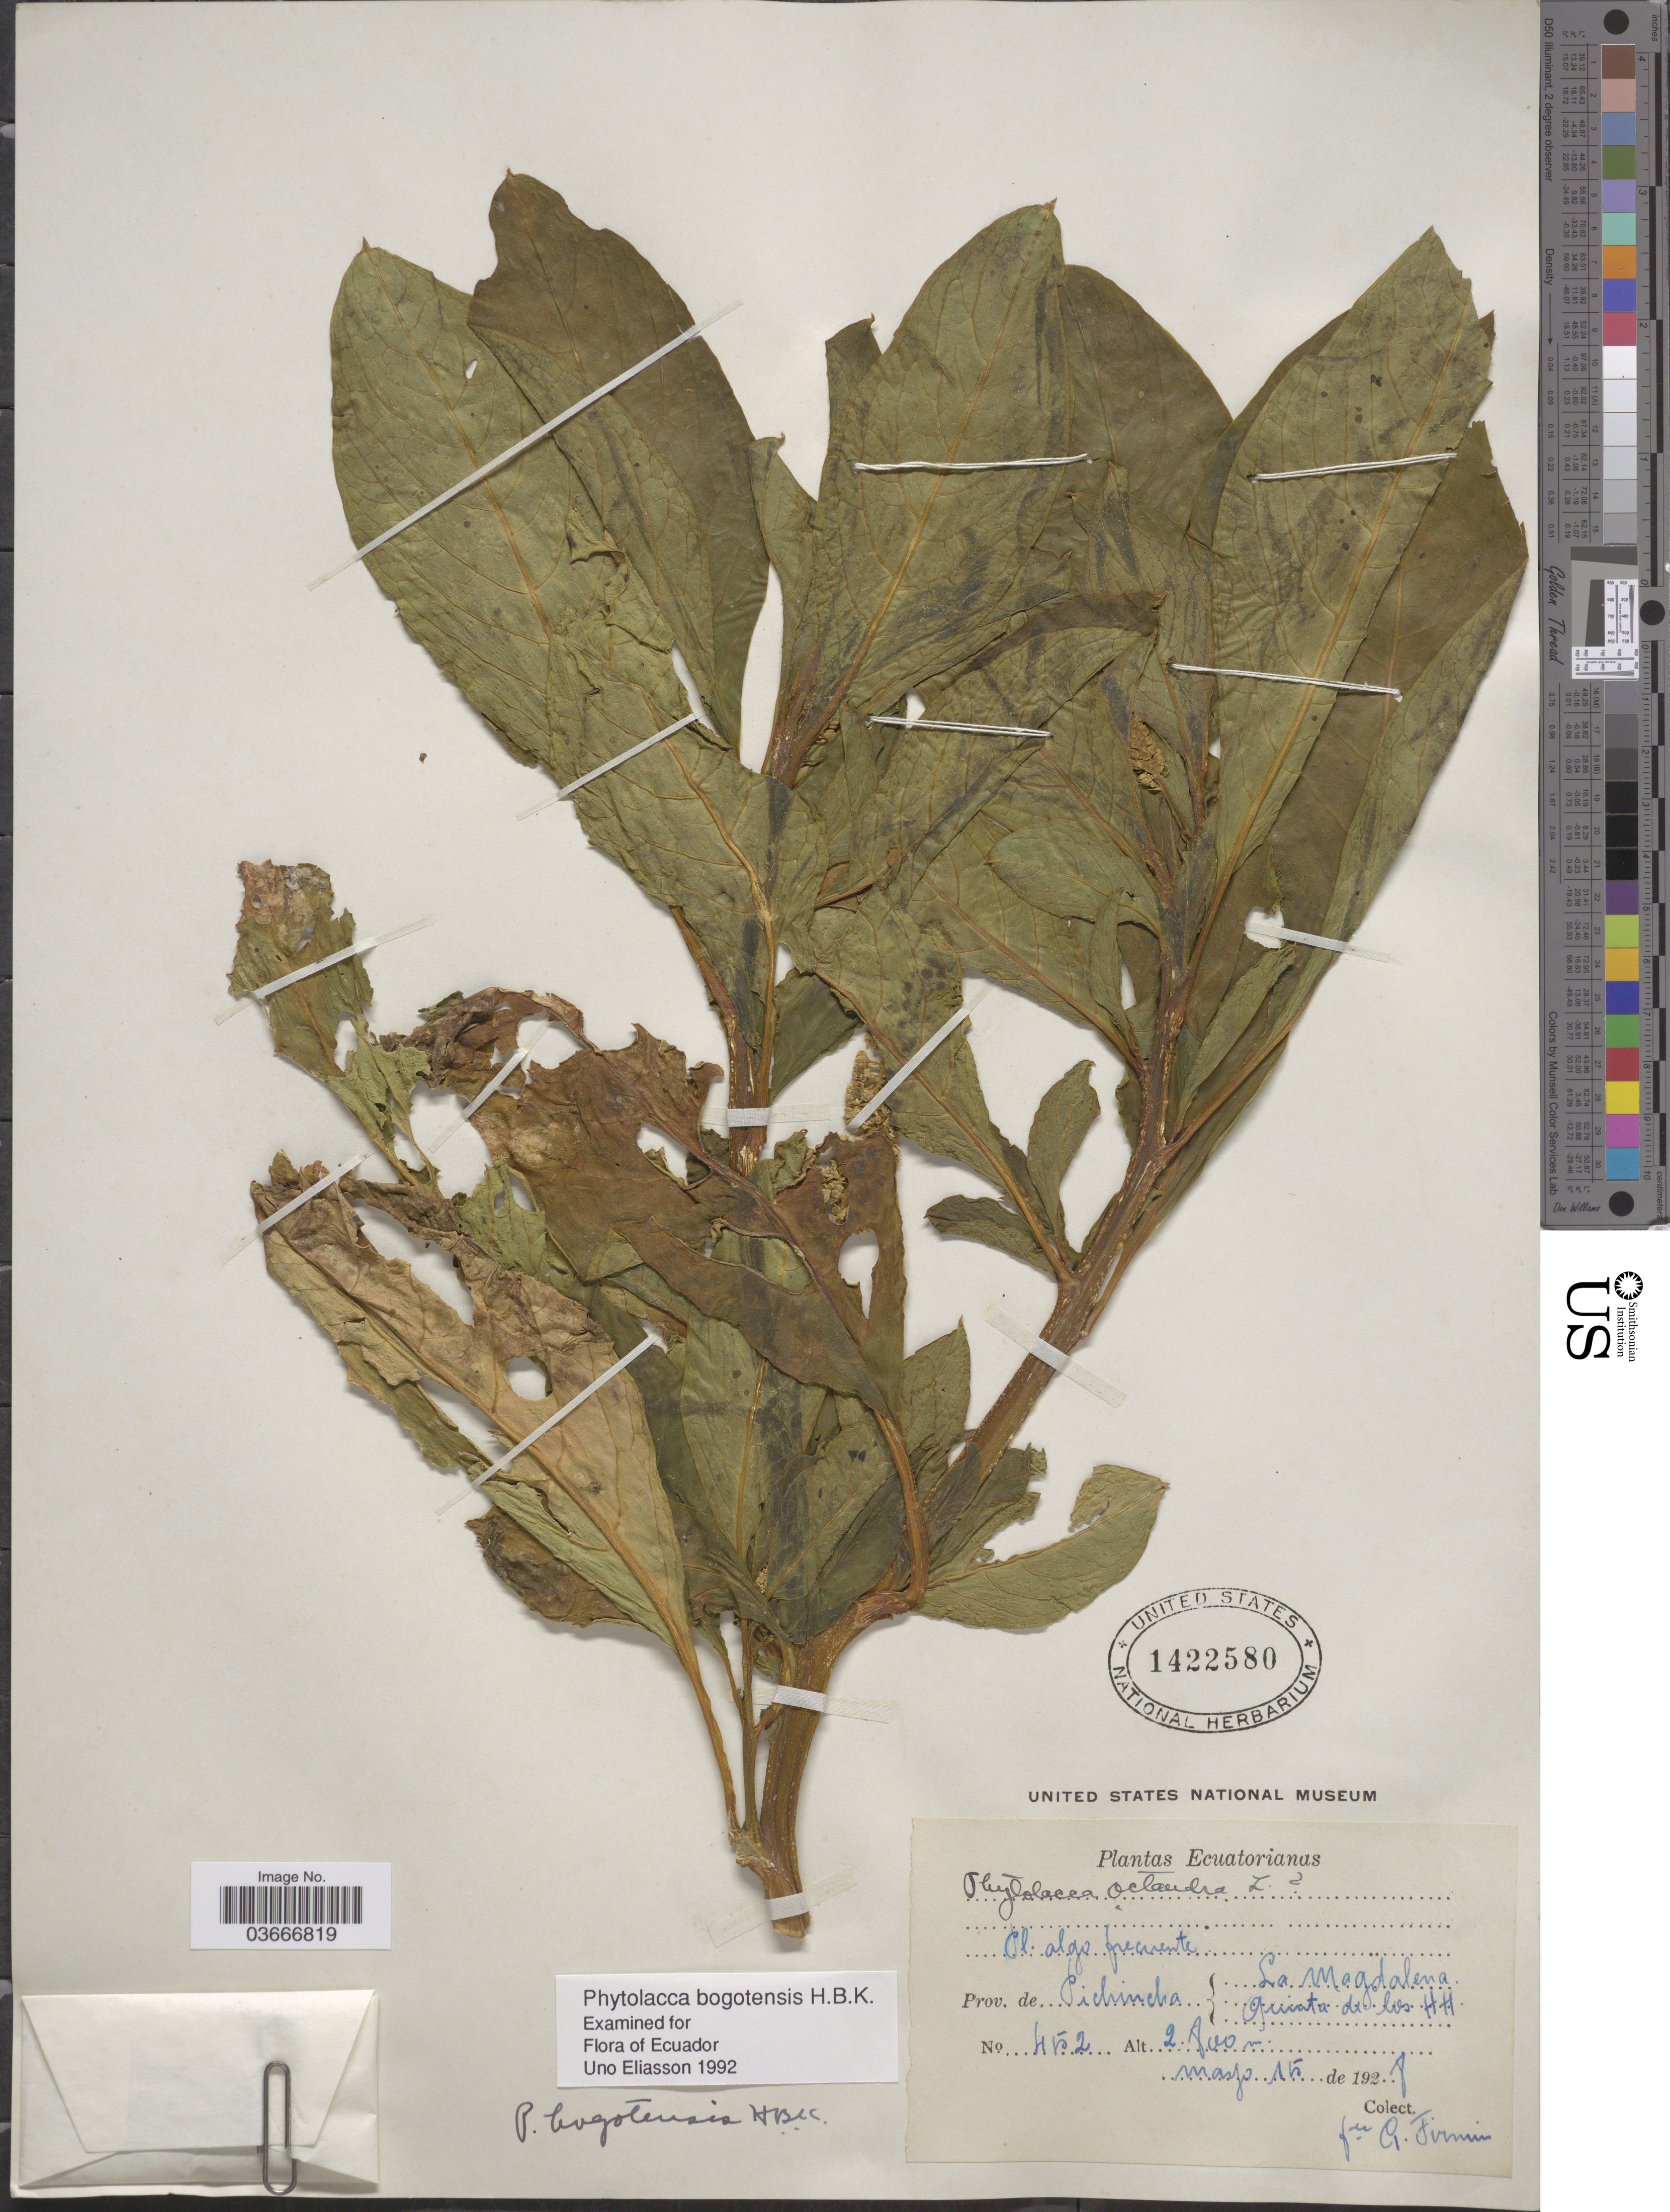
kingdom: Plantae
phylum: Tracheophyta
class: Magnoliopsida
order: Caryophyllales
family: Phytolaccaceae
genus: Phytolacca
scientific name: Phytolacca bogotensis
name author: Kunth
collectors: F. Firmin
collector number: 452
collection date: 1928-05-15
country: Ecuador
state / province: Pichincha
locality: La Magdalena. Quinta de los HH.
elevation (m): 2800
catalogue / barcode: US 1422580